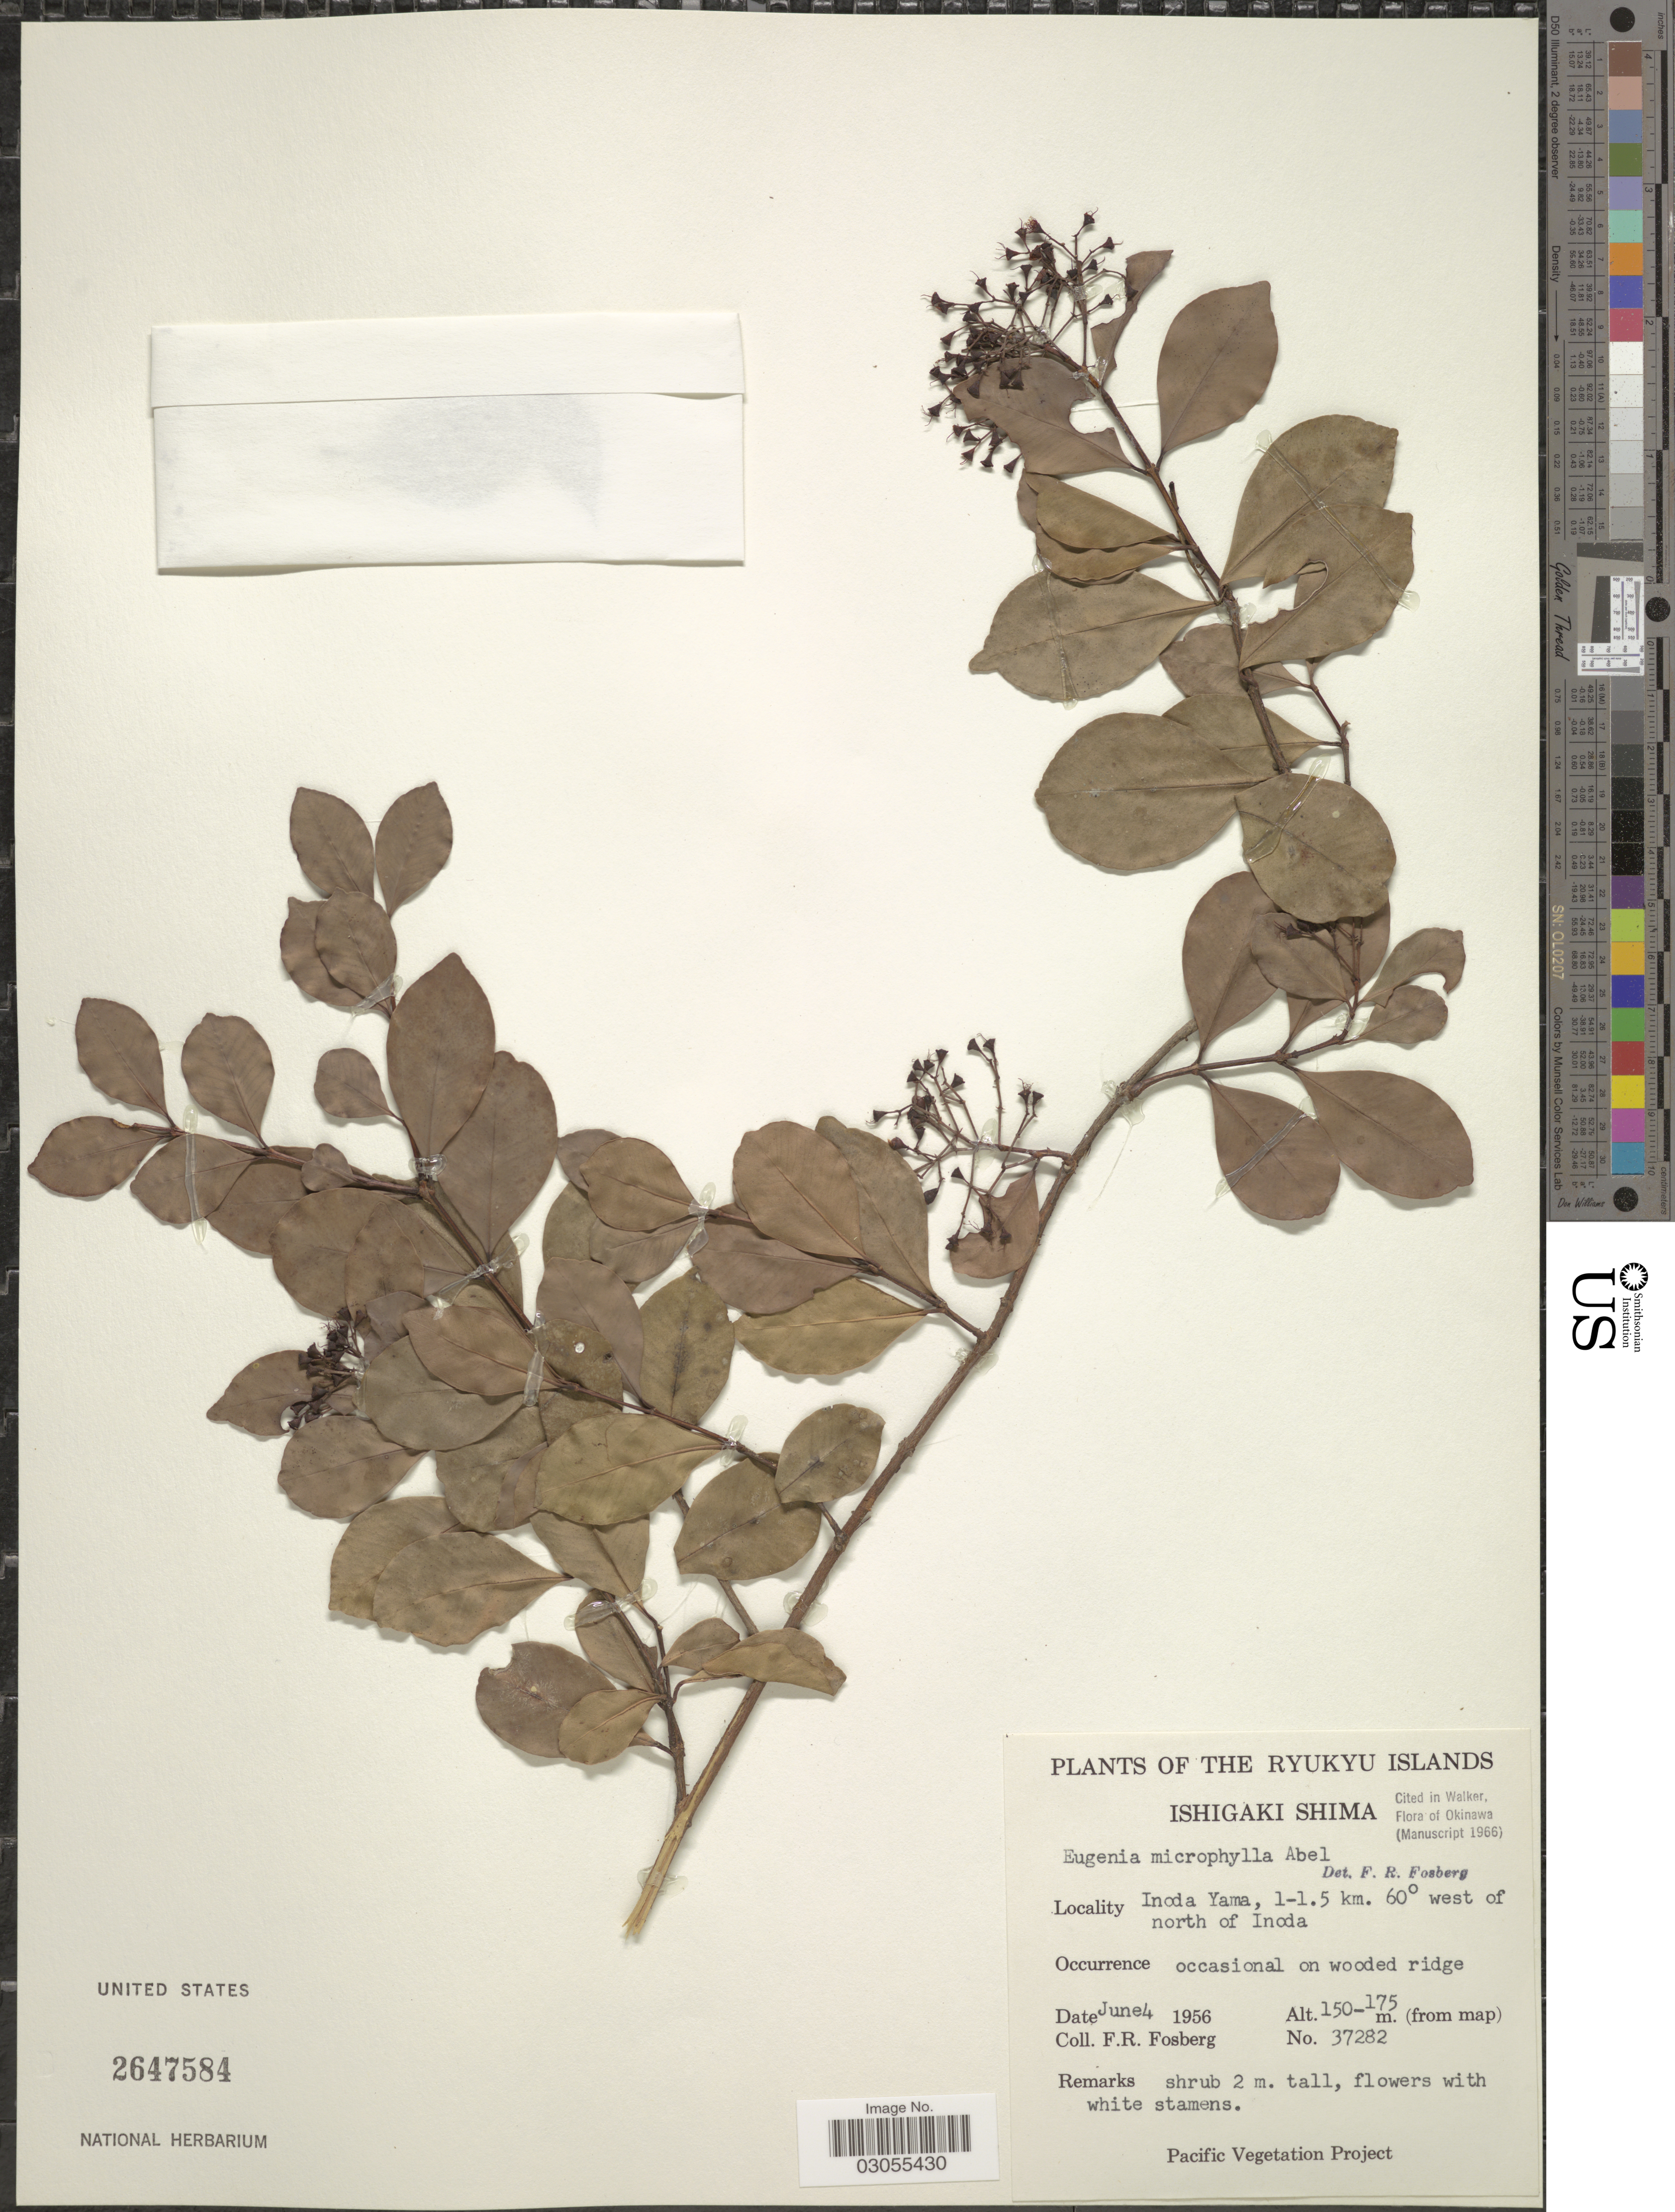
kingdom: Plantae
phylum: Tracheophyta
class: Magnoliopsida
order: Myrtales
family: Myrtaceae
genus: Syzygium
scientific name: Syzygium buxifolium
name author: Hook. & Arn.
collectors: F. R. Fosberg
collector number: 37282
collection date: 1956-06-04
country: Japan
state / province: Okinawa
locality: Ryukyu Islands. Ishigaki Shima. Inoda Yama, 1-1.5 km. 60° west of north of Inoda.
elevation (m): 150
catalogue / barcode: US 2647584